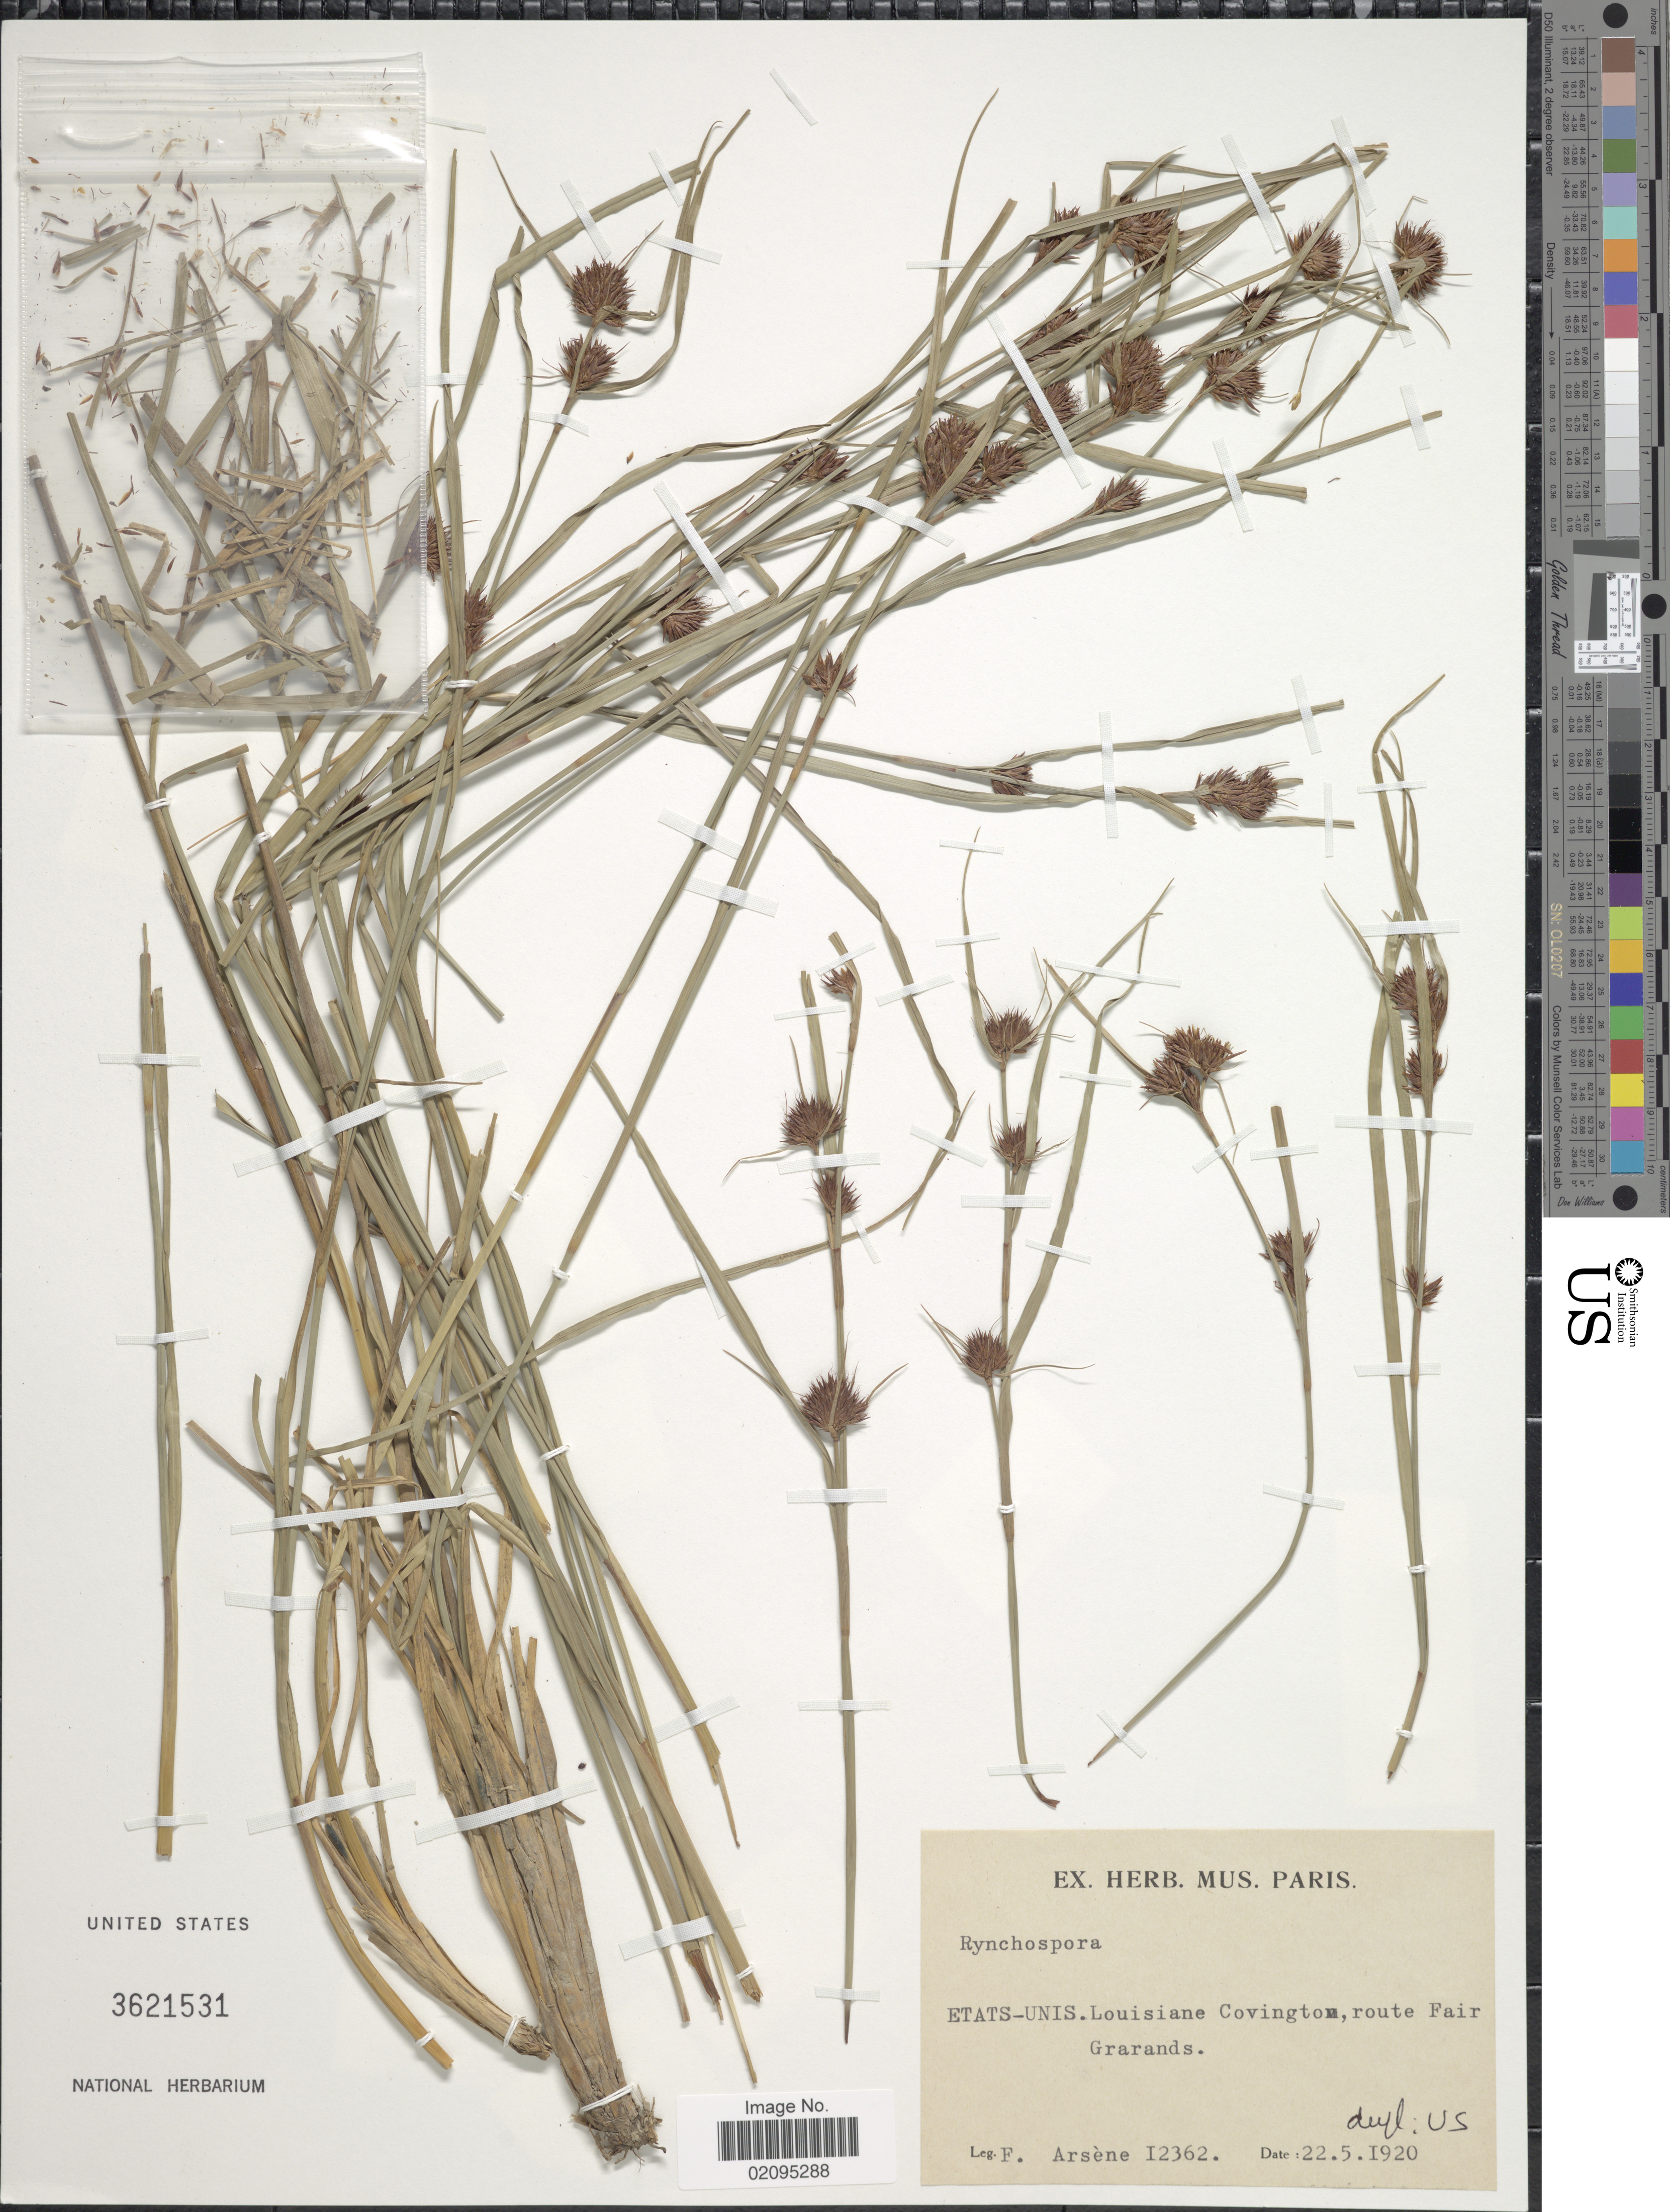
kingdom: Plantae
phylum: Tracheophyta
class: Liliopsida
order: Poales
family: Cyperaceae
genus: Rhynchospora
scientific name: Rhynchospora sp.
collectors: F. Arsène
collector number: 12362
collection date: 1920-05-22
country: United States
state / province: Louisiana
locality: Covington, route Fair Grarand [Fairgrounds road]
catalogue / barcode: US 3621531